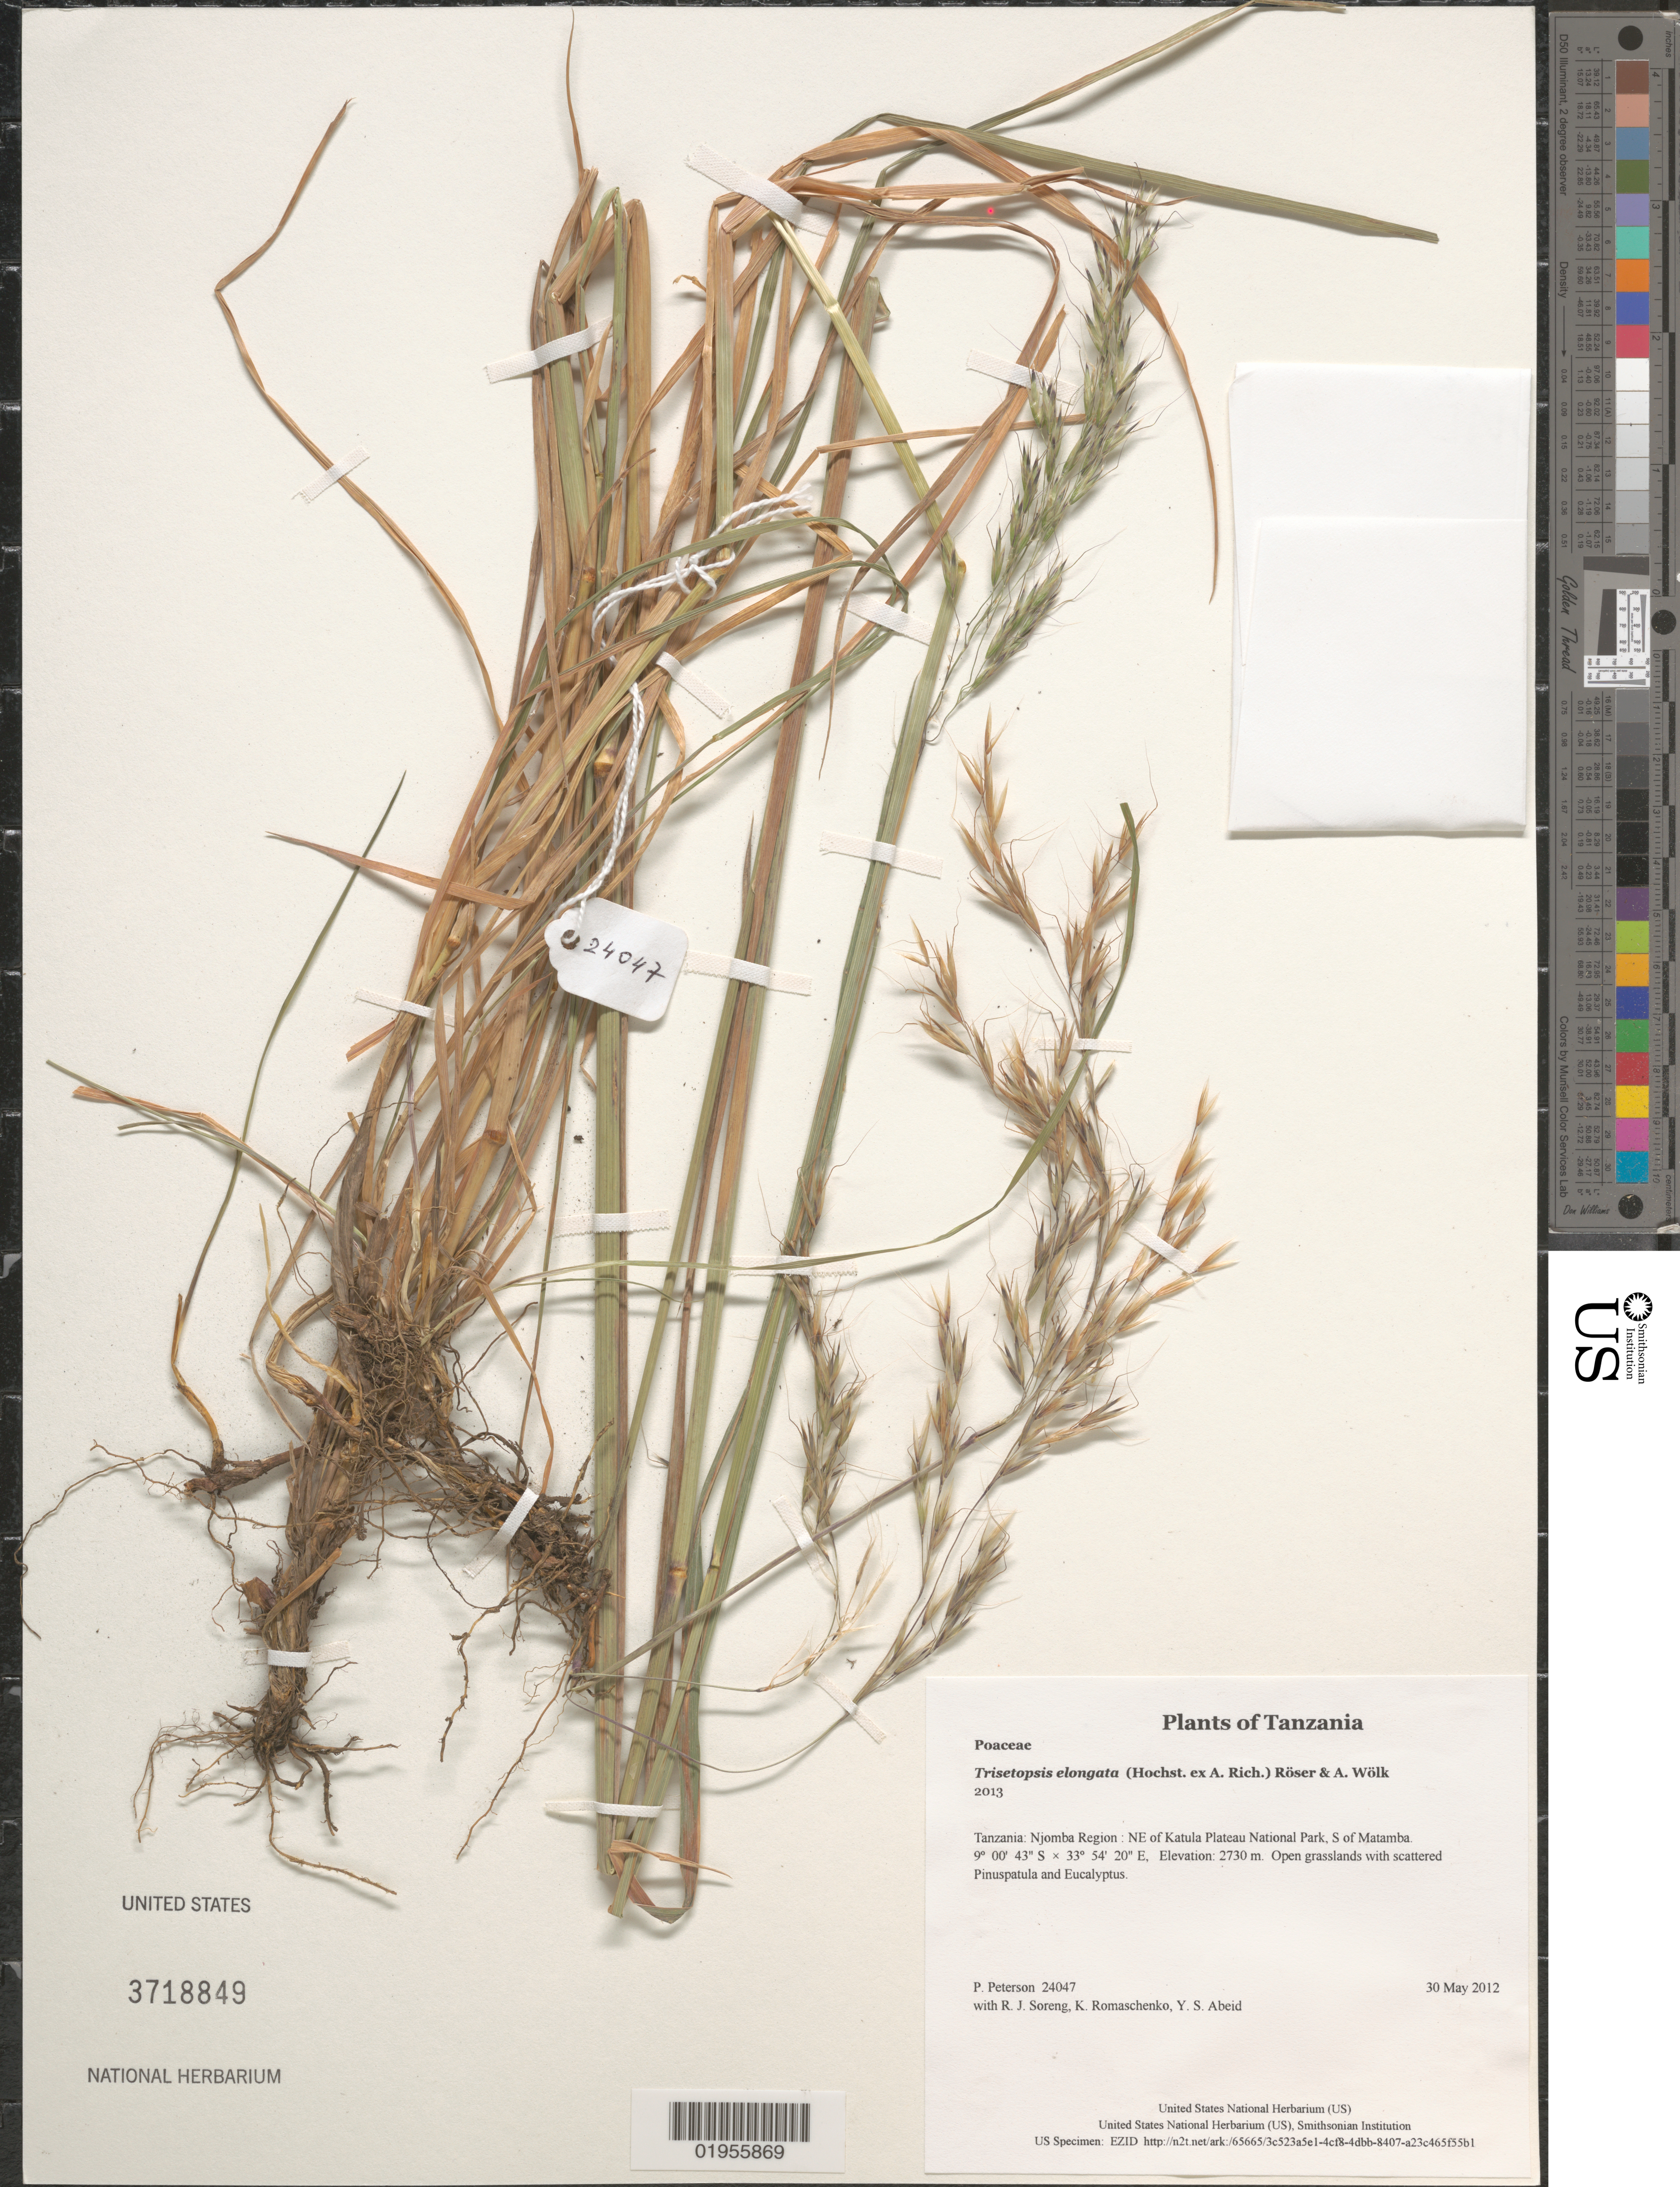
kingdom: Plantae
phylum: Tracheophyta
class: Liliopsida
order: Poales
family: Poaceae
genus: Trisetopsis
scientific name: Trisetopsis elongata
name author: (Hochst. ex A. Rich.) Röser & Wölk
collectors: P. M. Peterson, R. J. Soreng, K. Romaschenko & Y. Abeid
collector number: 24047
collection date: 2012-05-30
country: Tanzania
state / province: Njombe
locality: NE of Katula Plateau National Park, S of Matamba.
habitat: Open grasslands with scattered Pinuspatula and Eucalyptus.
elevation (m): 2730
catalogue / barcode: US 3718849